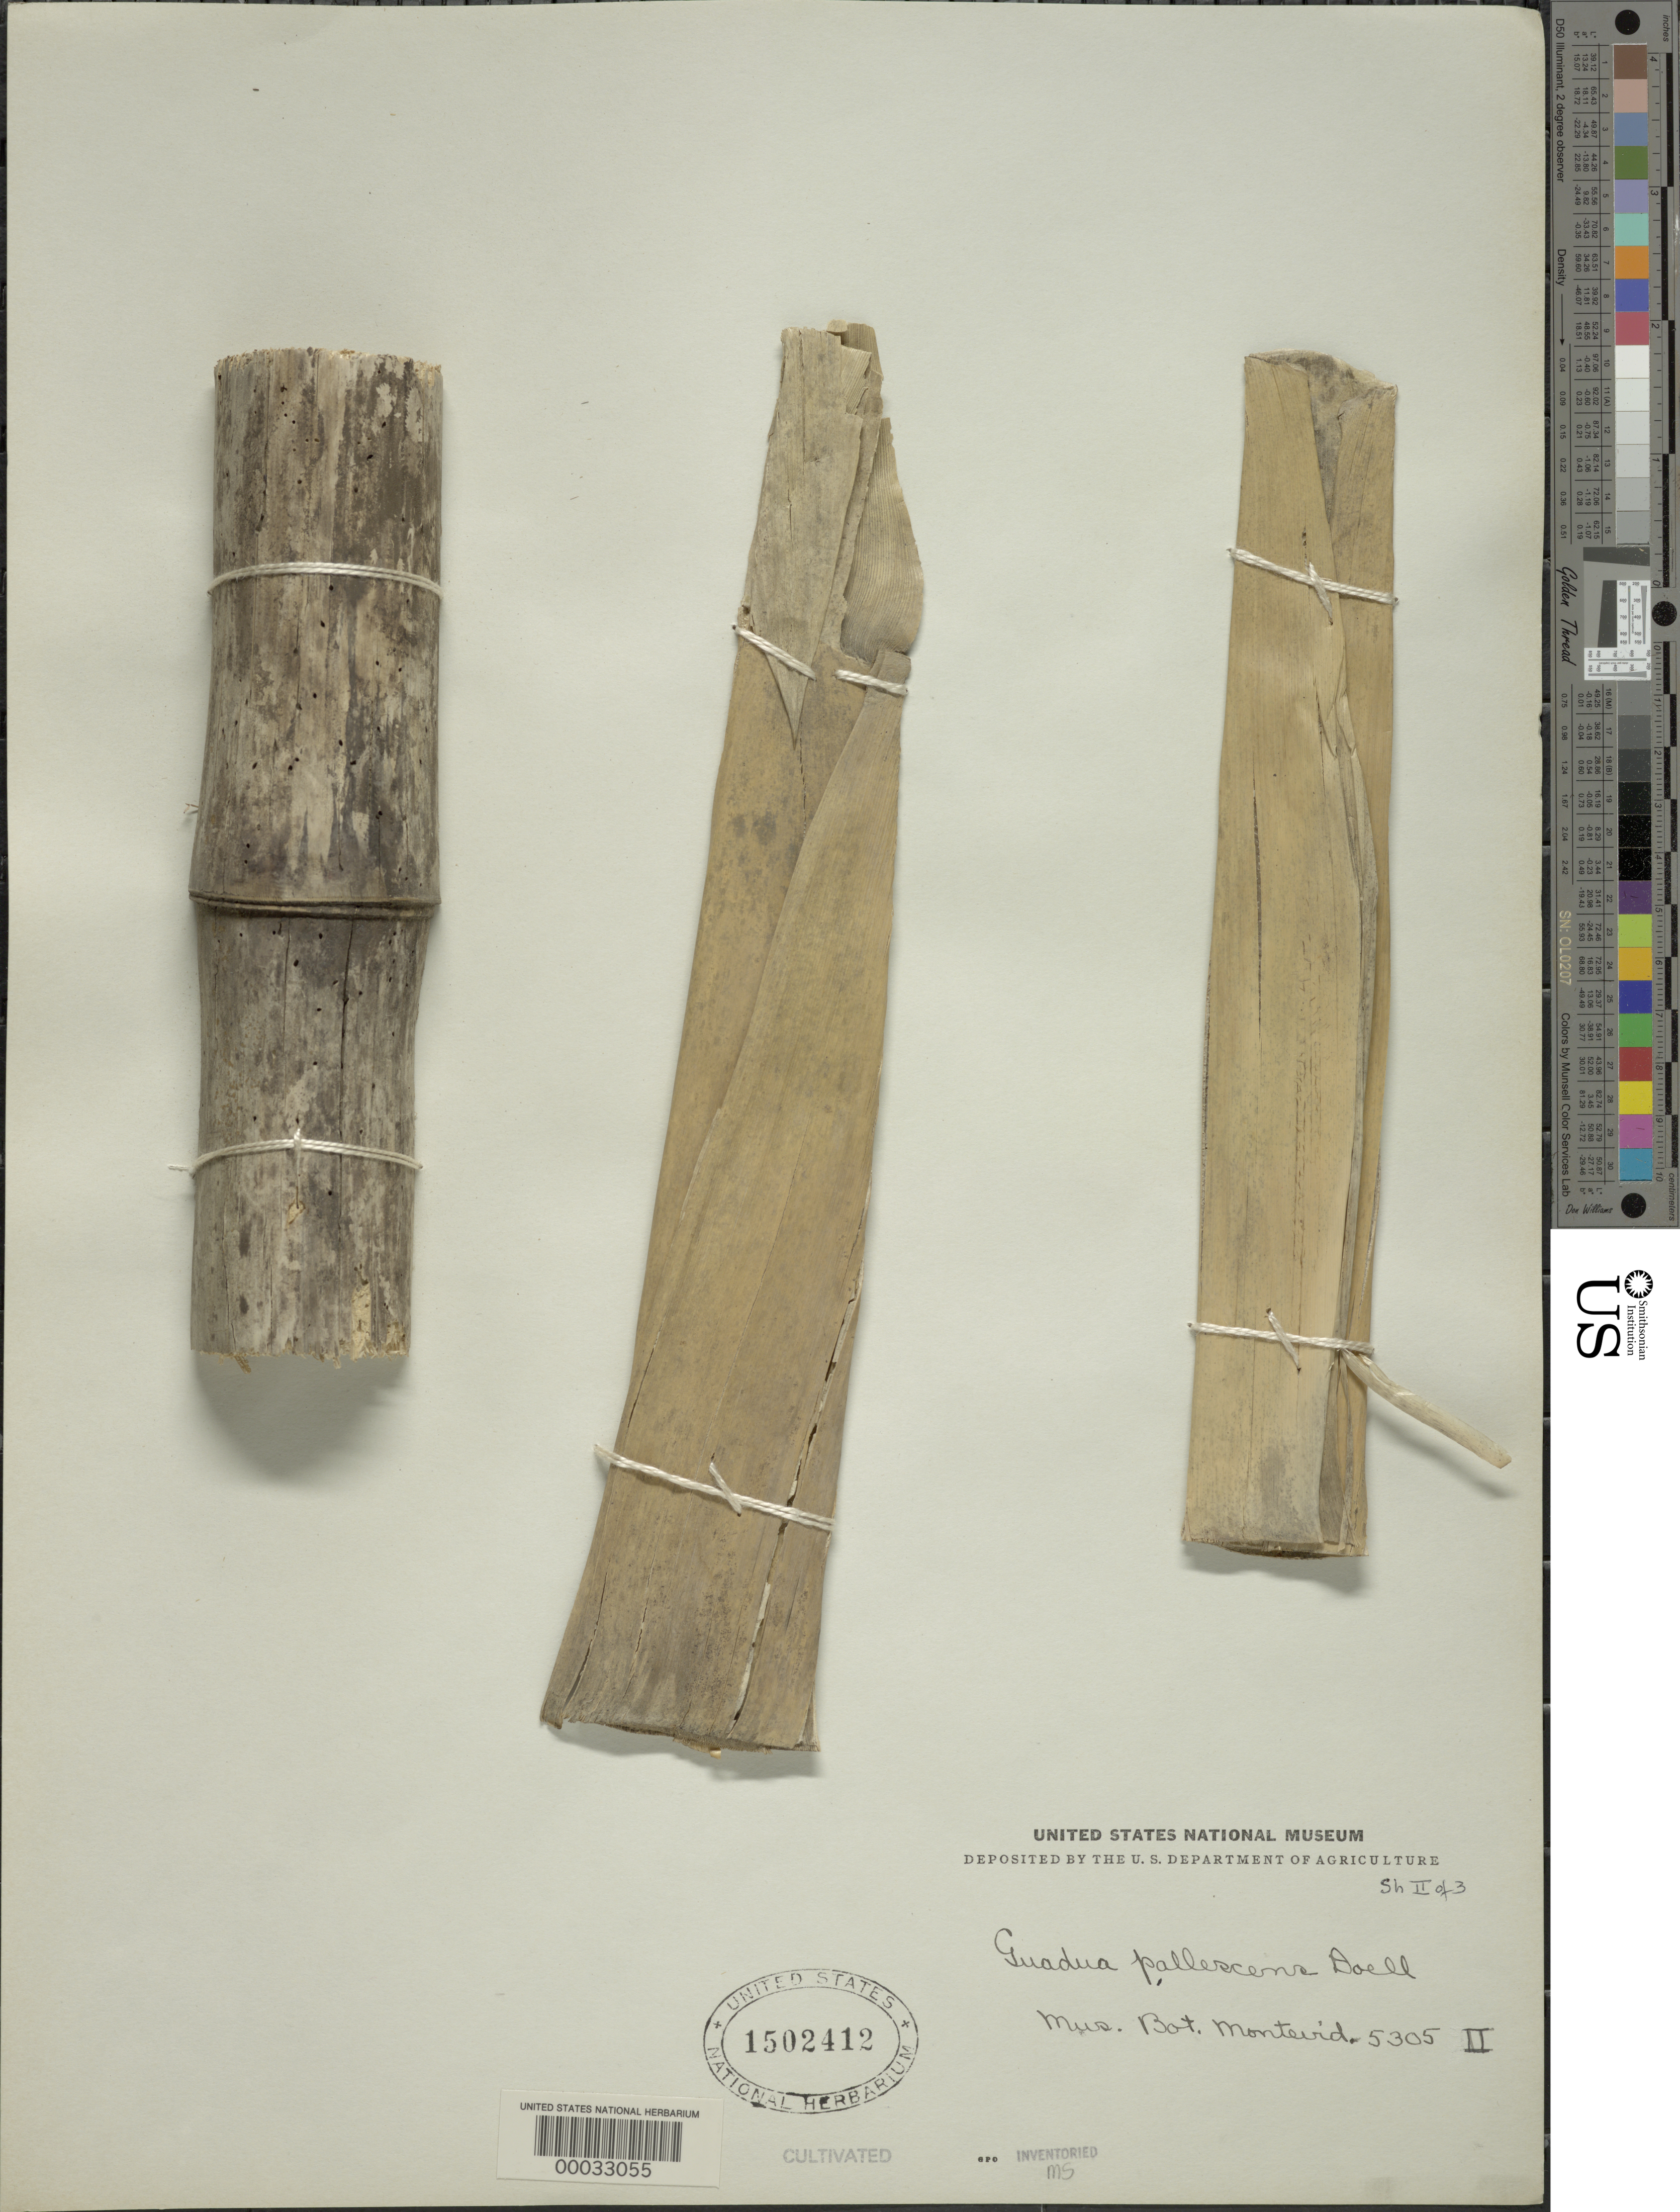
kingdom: Plantae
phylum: Tracheophyta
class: Liliopsida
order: Poales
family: Poaceae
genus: Bambusa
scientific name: Bambusa tuldoides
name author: Munro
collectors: W. G. Herter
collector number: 5305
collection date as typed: Nov 1930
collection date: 1930-11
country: Uruguay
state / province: Montevideo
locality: Ignota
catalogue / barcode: US 1502412